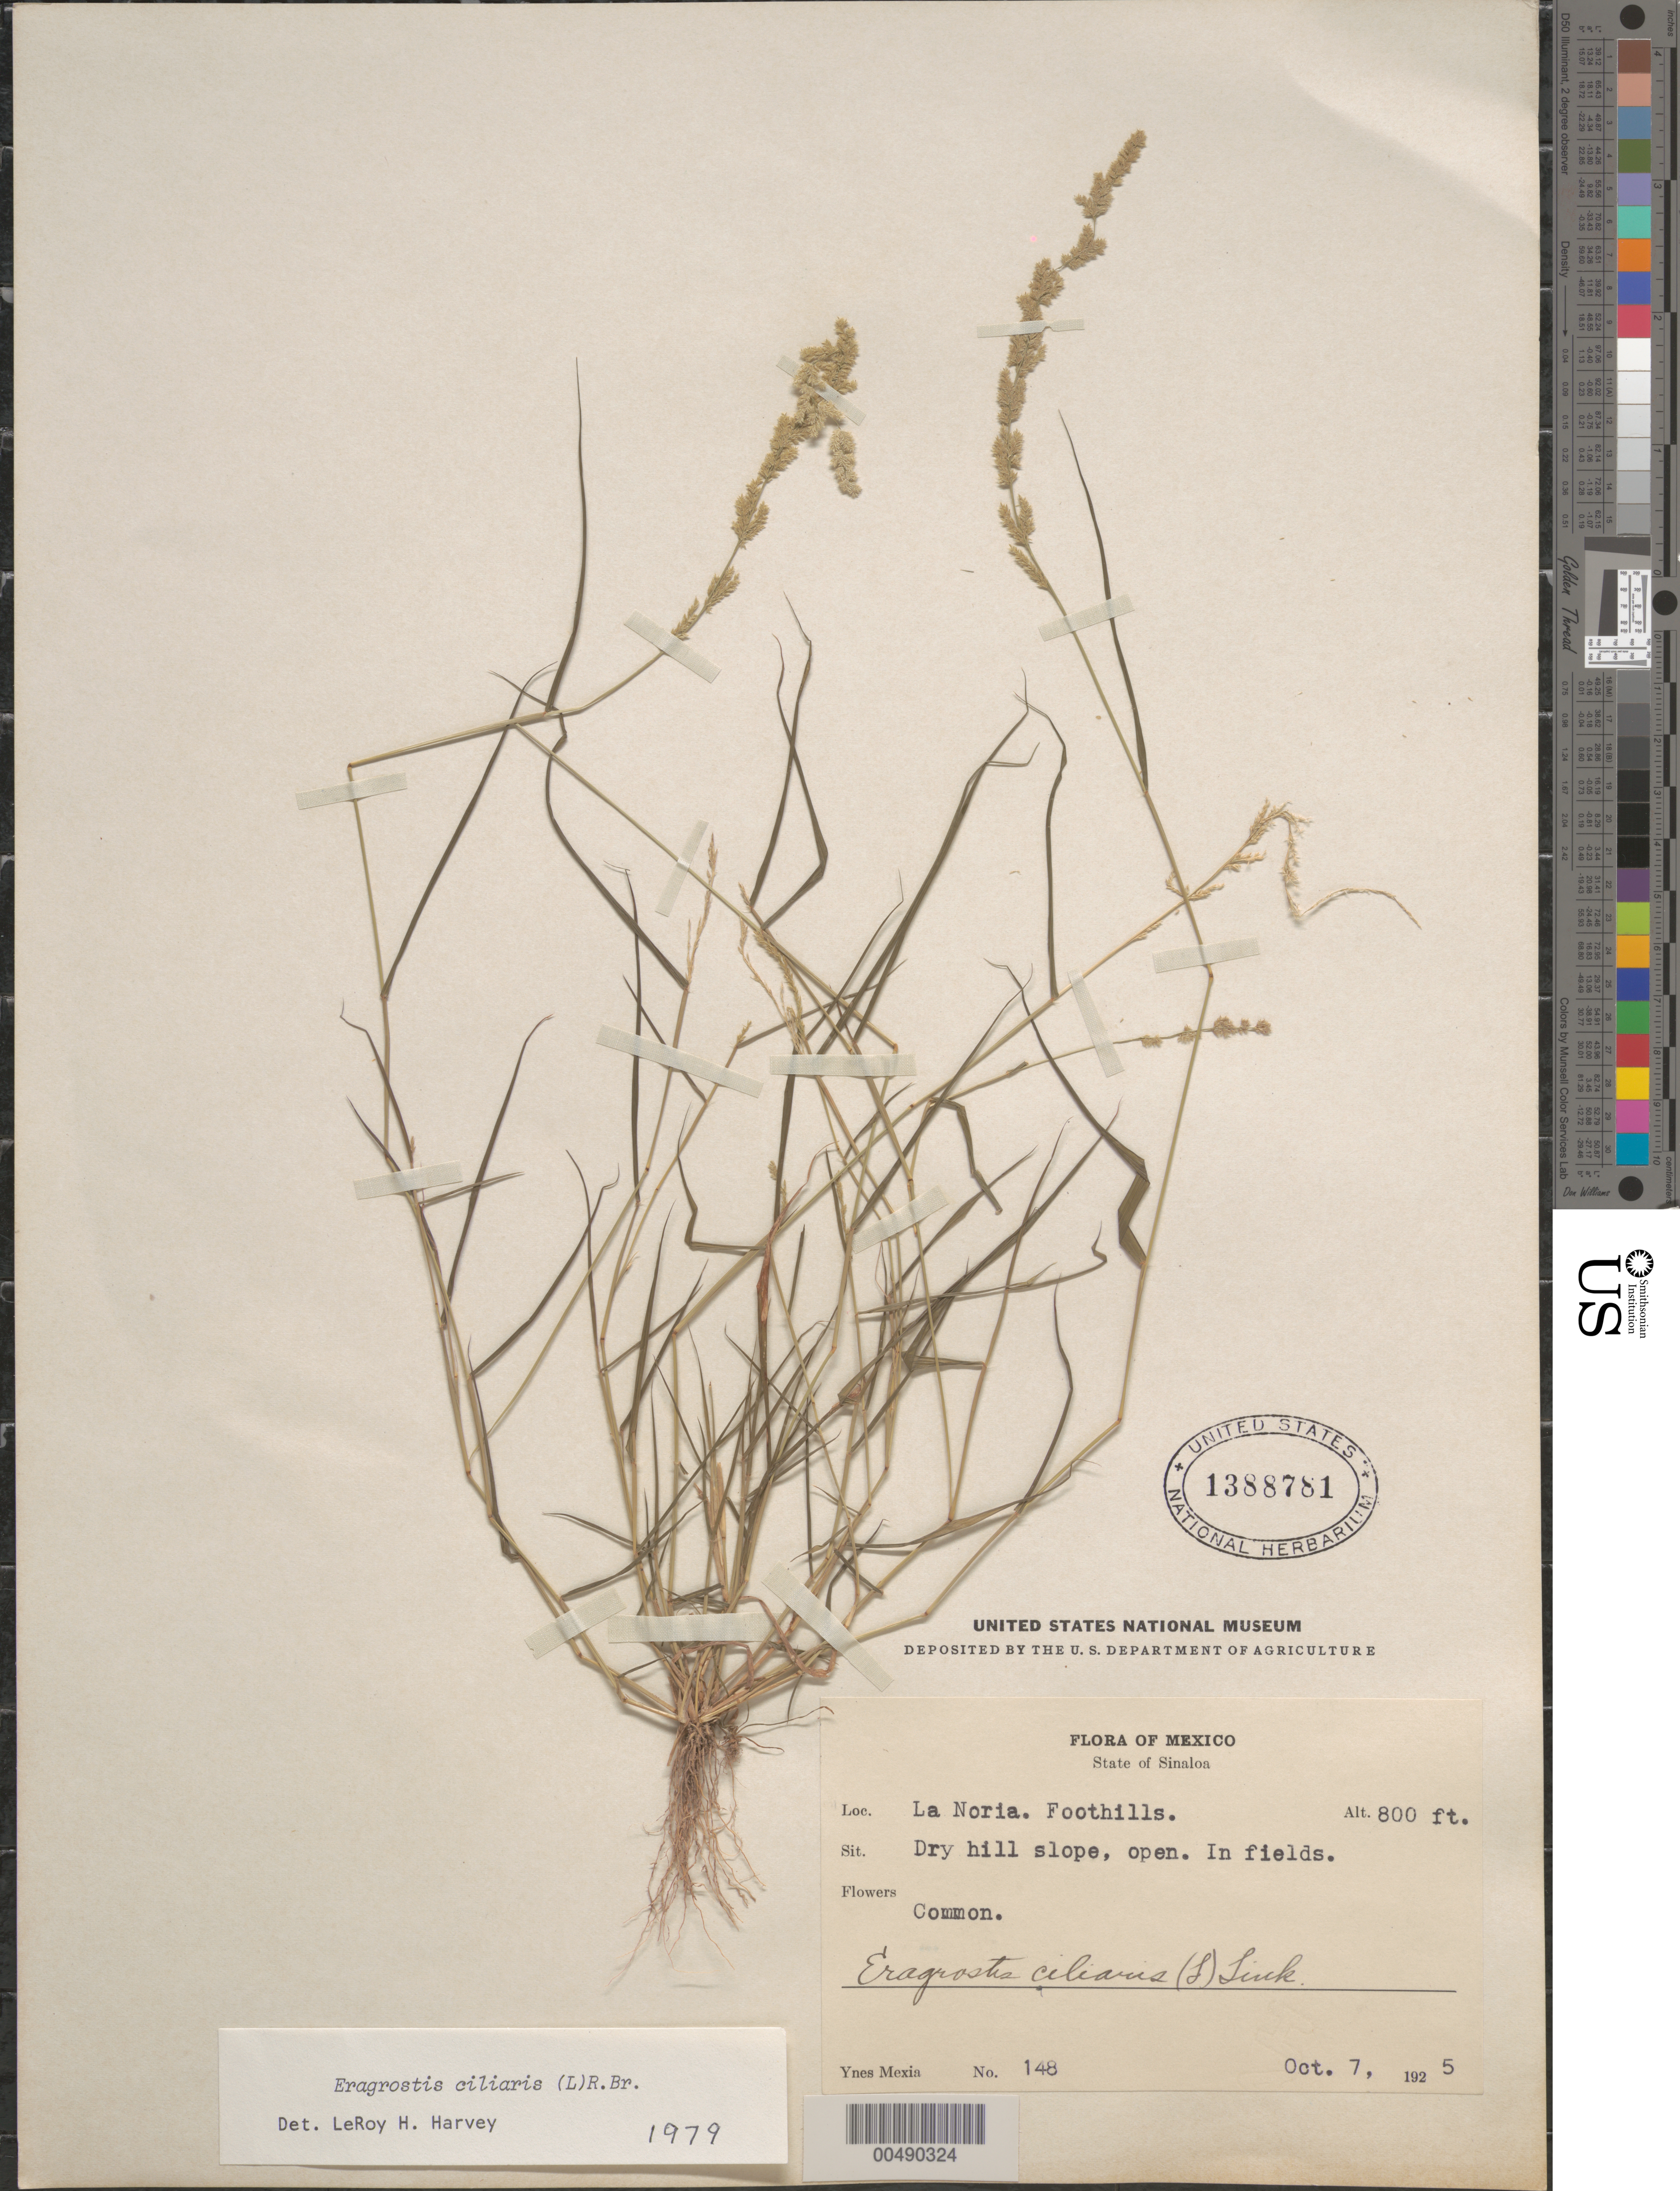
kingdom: Plantae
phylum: Tracheophyta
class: Liliopsida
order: Poales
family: Poaceae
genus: Eragrostis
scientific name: Eragrostis ciliaris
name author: (L.) R. Br.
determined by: Harvey, L. H.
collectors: Y. Mexia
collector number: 148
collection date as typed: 7 Oct 1925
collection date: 1925-10-07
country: Mexico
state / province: Sinaloa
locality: La Noria, foothills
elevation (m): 244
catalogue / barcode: US 1388781